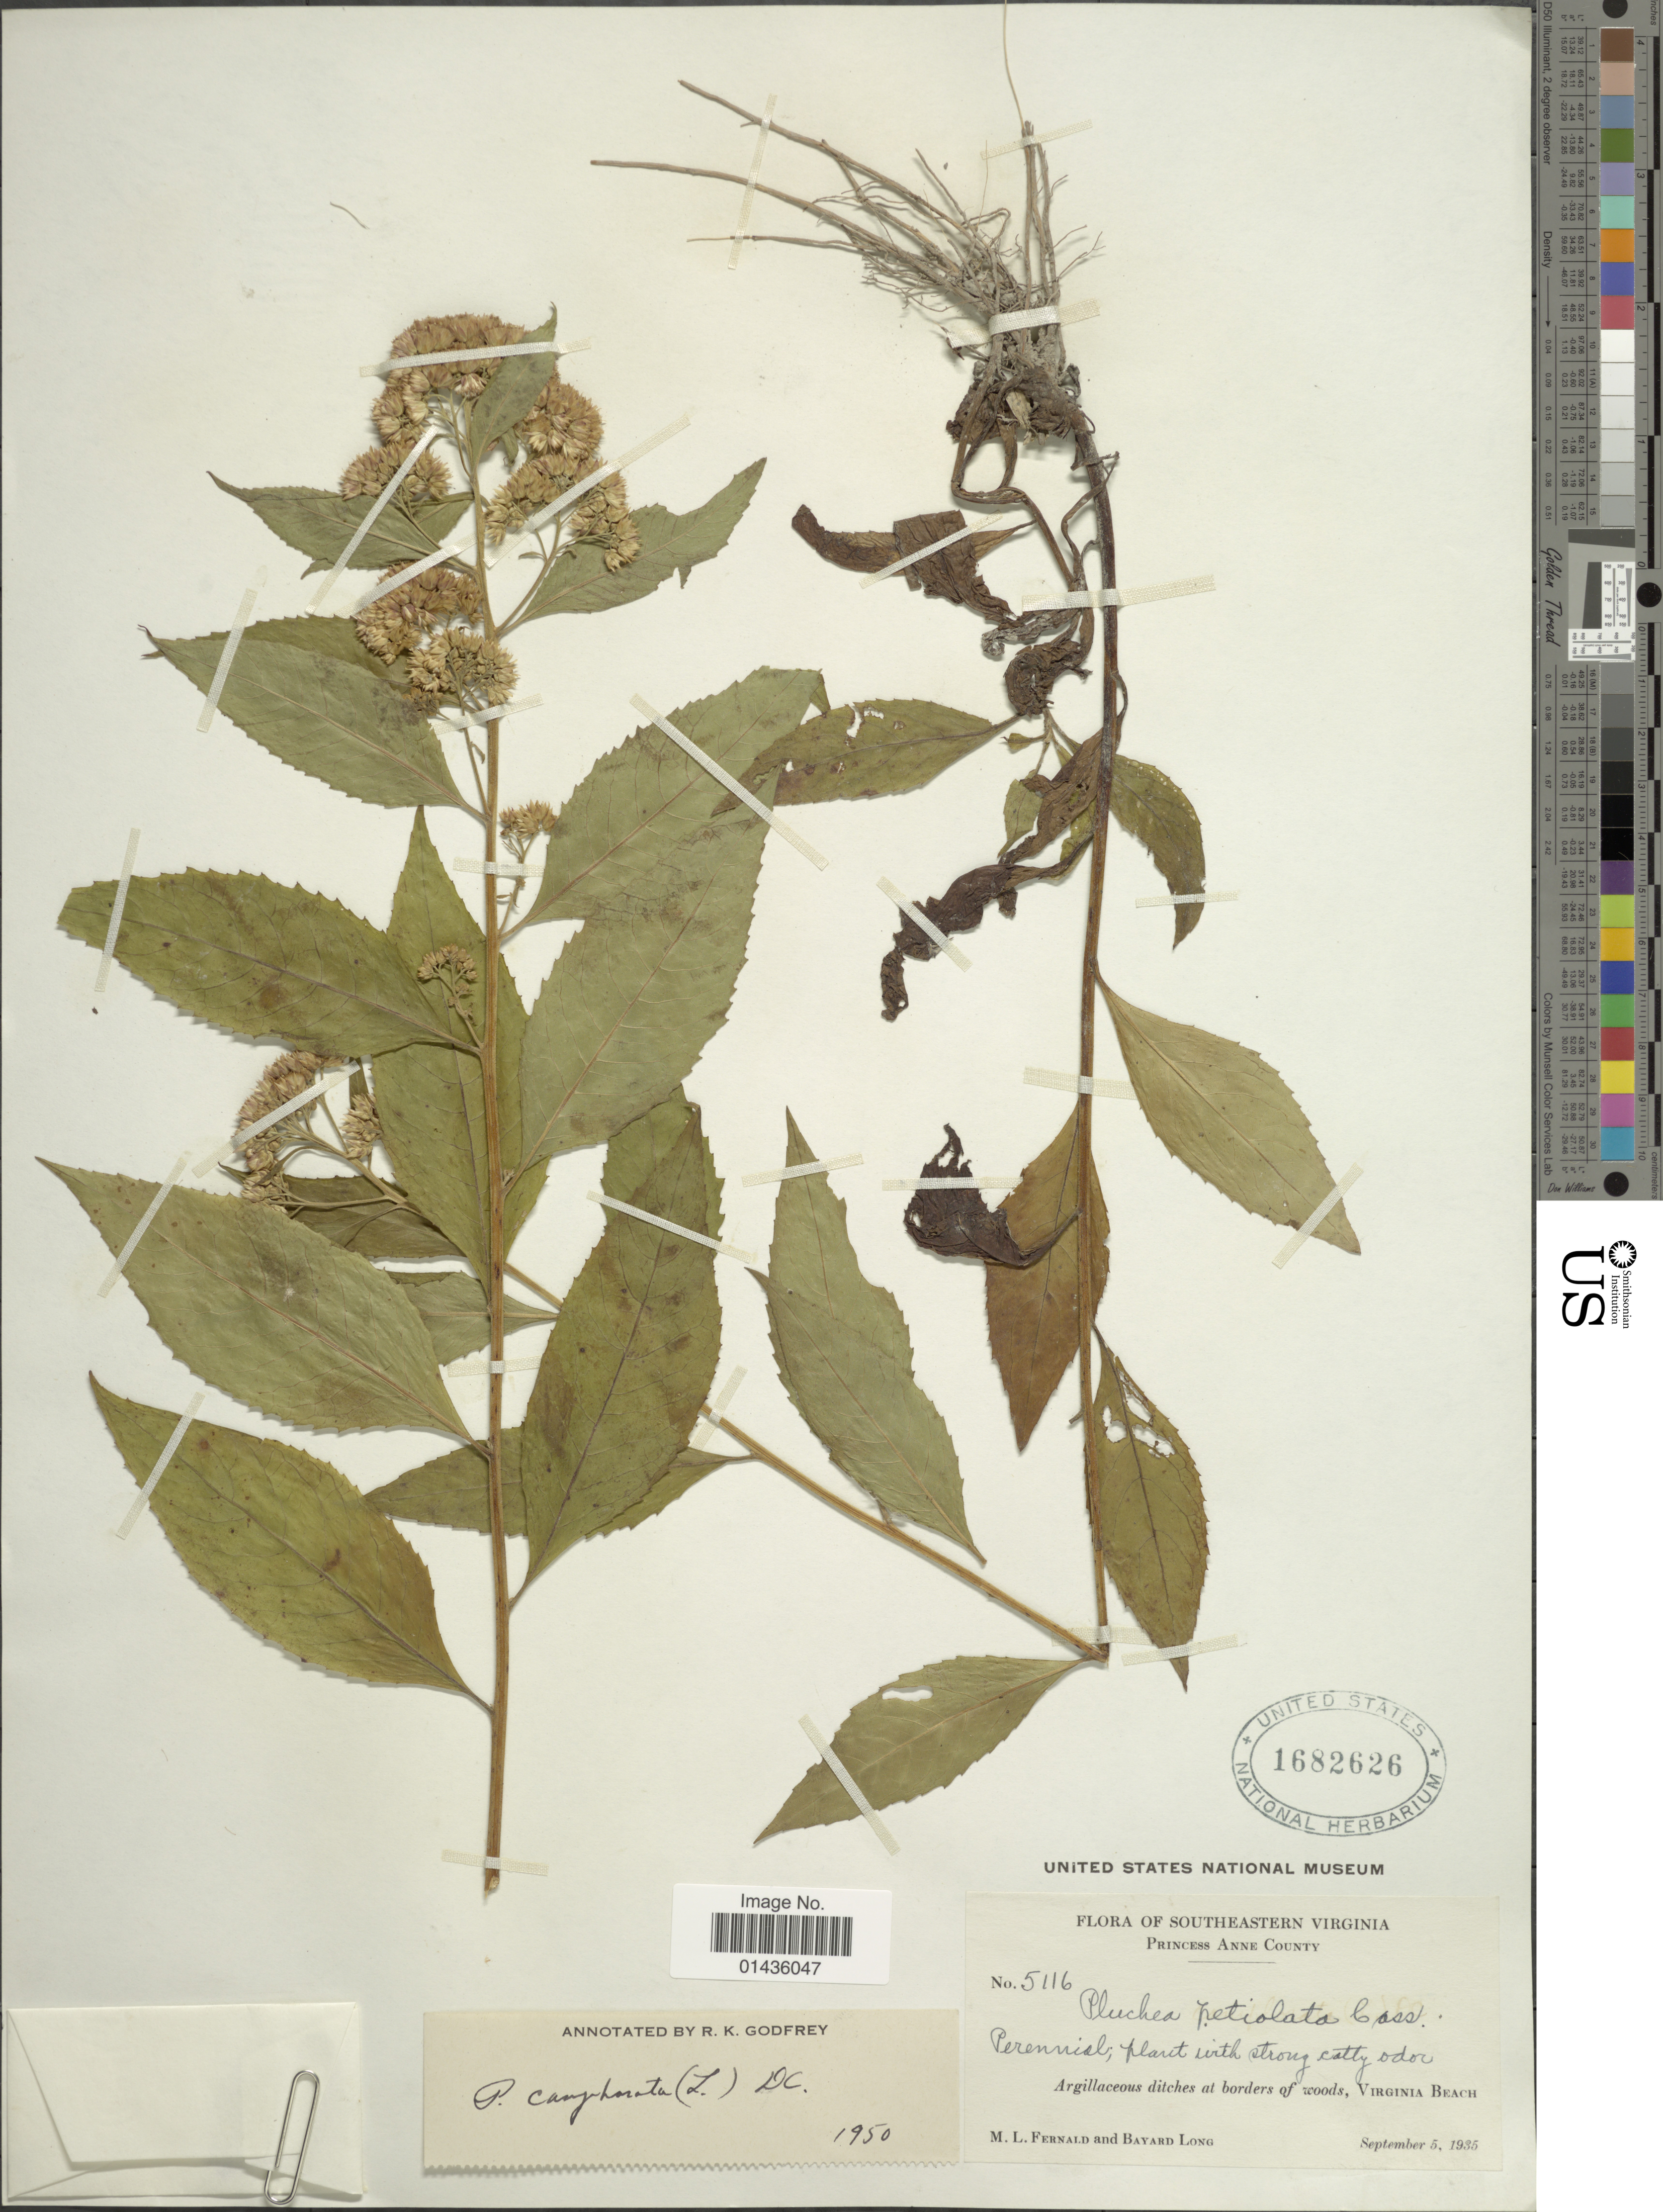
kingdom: Plantae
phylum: Tracheophyta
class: Magnoliopsida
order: Asterales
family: Asteraceae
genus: Pluchea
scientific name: Pluchea camphorata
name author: (L.) DC.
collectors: M. L. Fernald & B. Long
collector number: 5116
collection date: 1935-09-05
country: United States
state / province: Virginia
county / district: City of Virginia Beach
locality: Southeastern Virginia, Princess Anne (=historic county name) County, Virginia Beach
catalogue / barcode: US 1682626